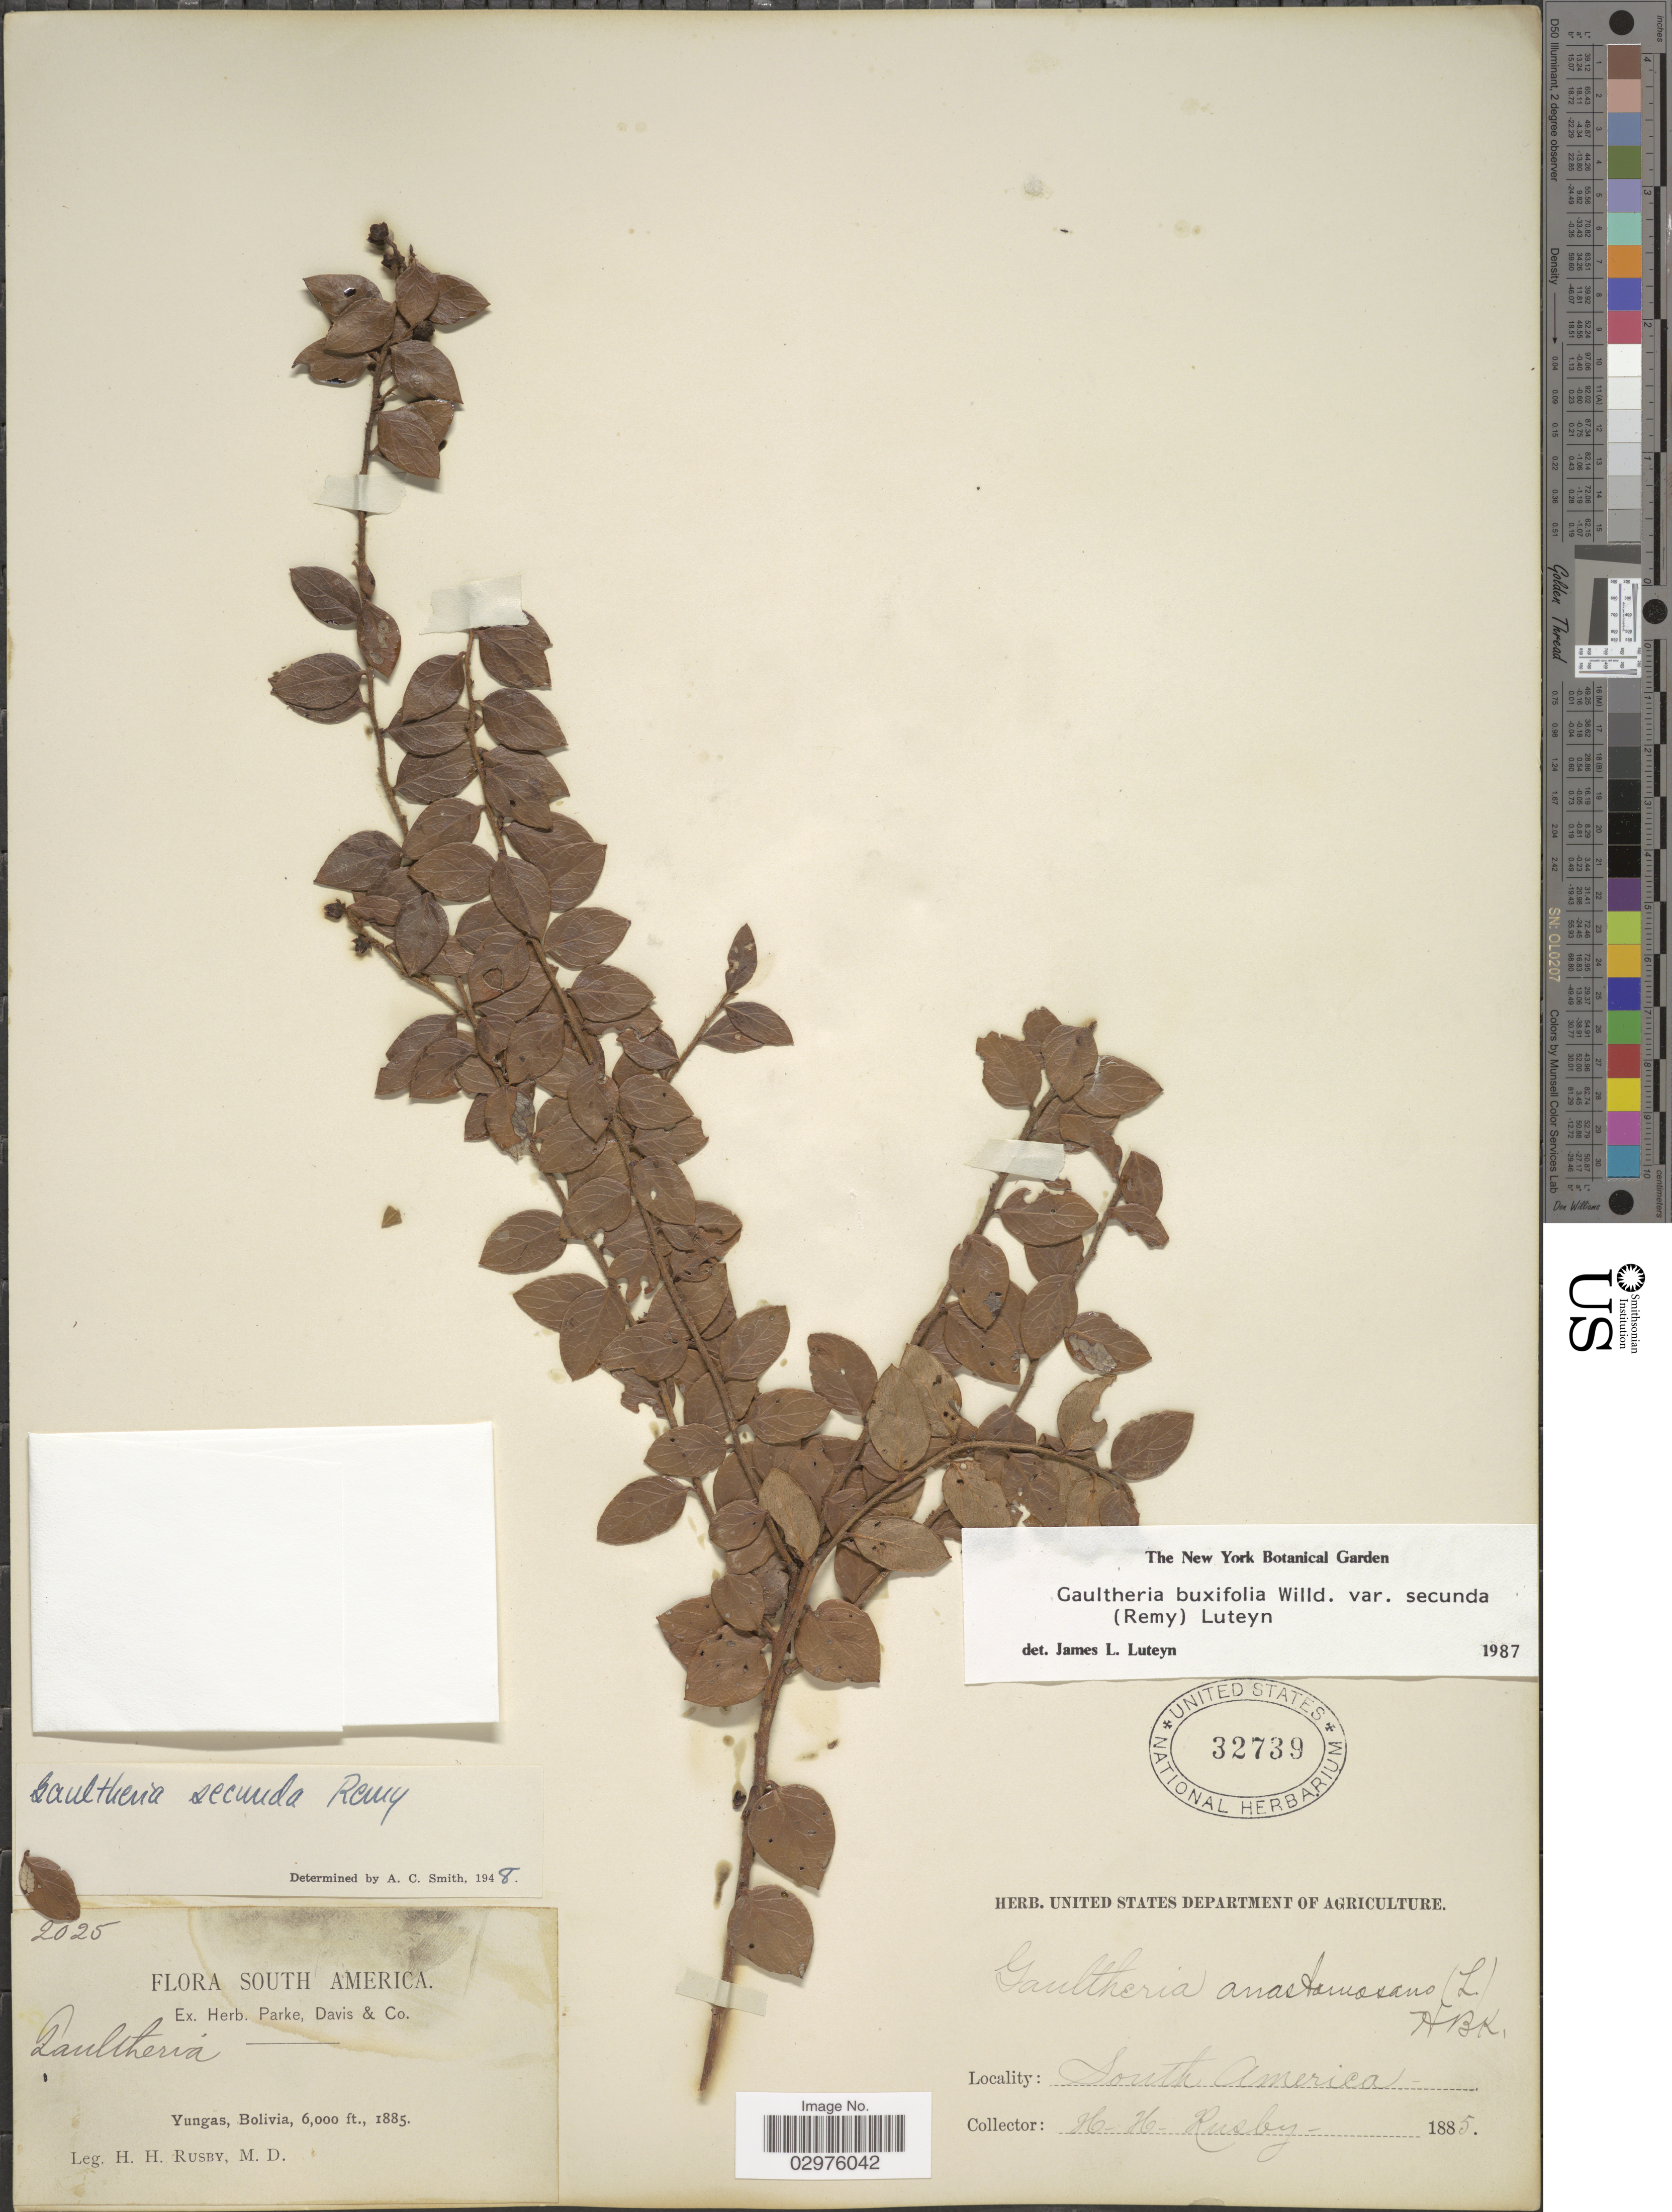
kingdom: Plantae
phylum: Tracheophyta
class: Magnoliopsida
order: Ericales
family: Ericaceae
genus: Gaultheria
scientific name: Gaultheria buxifolia var. secunda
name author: (J. Rémy) Luteyn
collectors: H. H. Rusby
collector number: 2025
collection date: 1885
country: Bolivia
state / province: La Paz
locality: Yungas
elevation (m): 1829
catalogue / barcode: US 32739